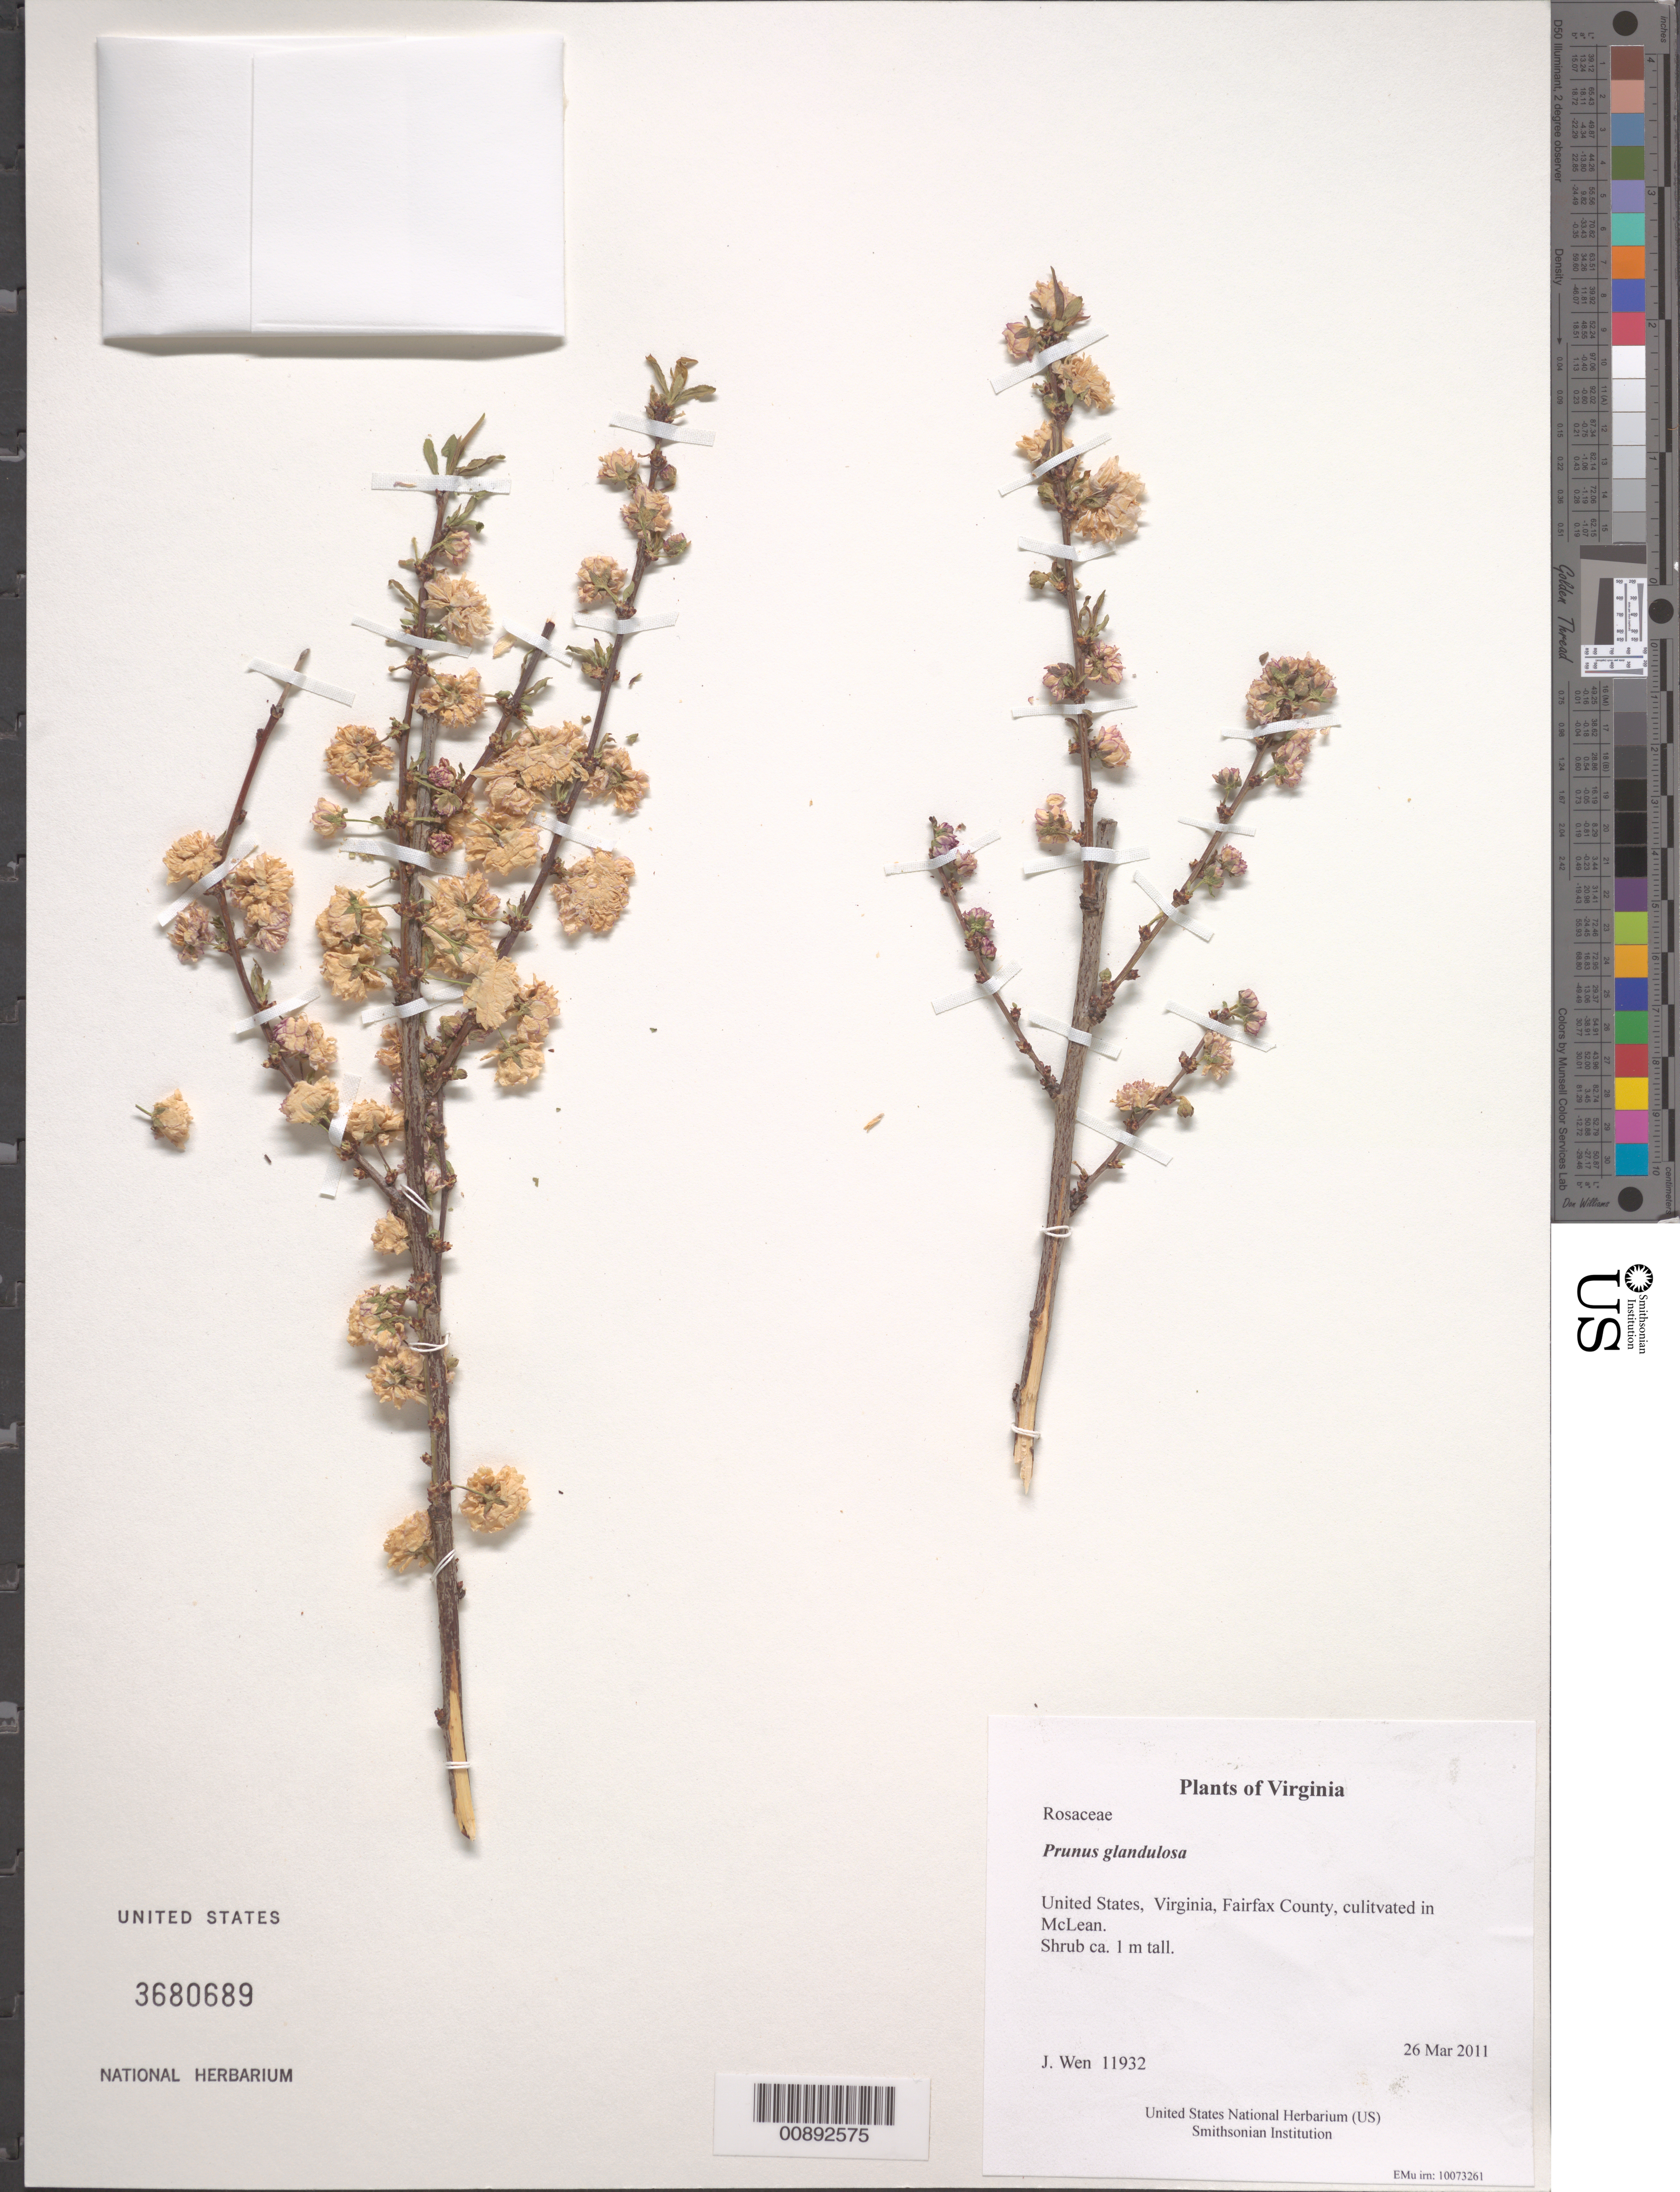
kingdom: Plantae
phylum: Tracheophyta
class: Magnoliopsida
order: Rosales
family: Rosaceae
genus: Prunus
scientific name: Prunus glandulosa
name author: Torr. & A. Gray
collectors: J. Wen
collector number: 11932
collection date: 2011-03-26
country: United States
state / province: Virginia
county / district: Fairfax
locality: Fairfax County, culitvated in McLean.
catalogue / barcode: US 3680689